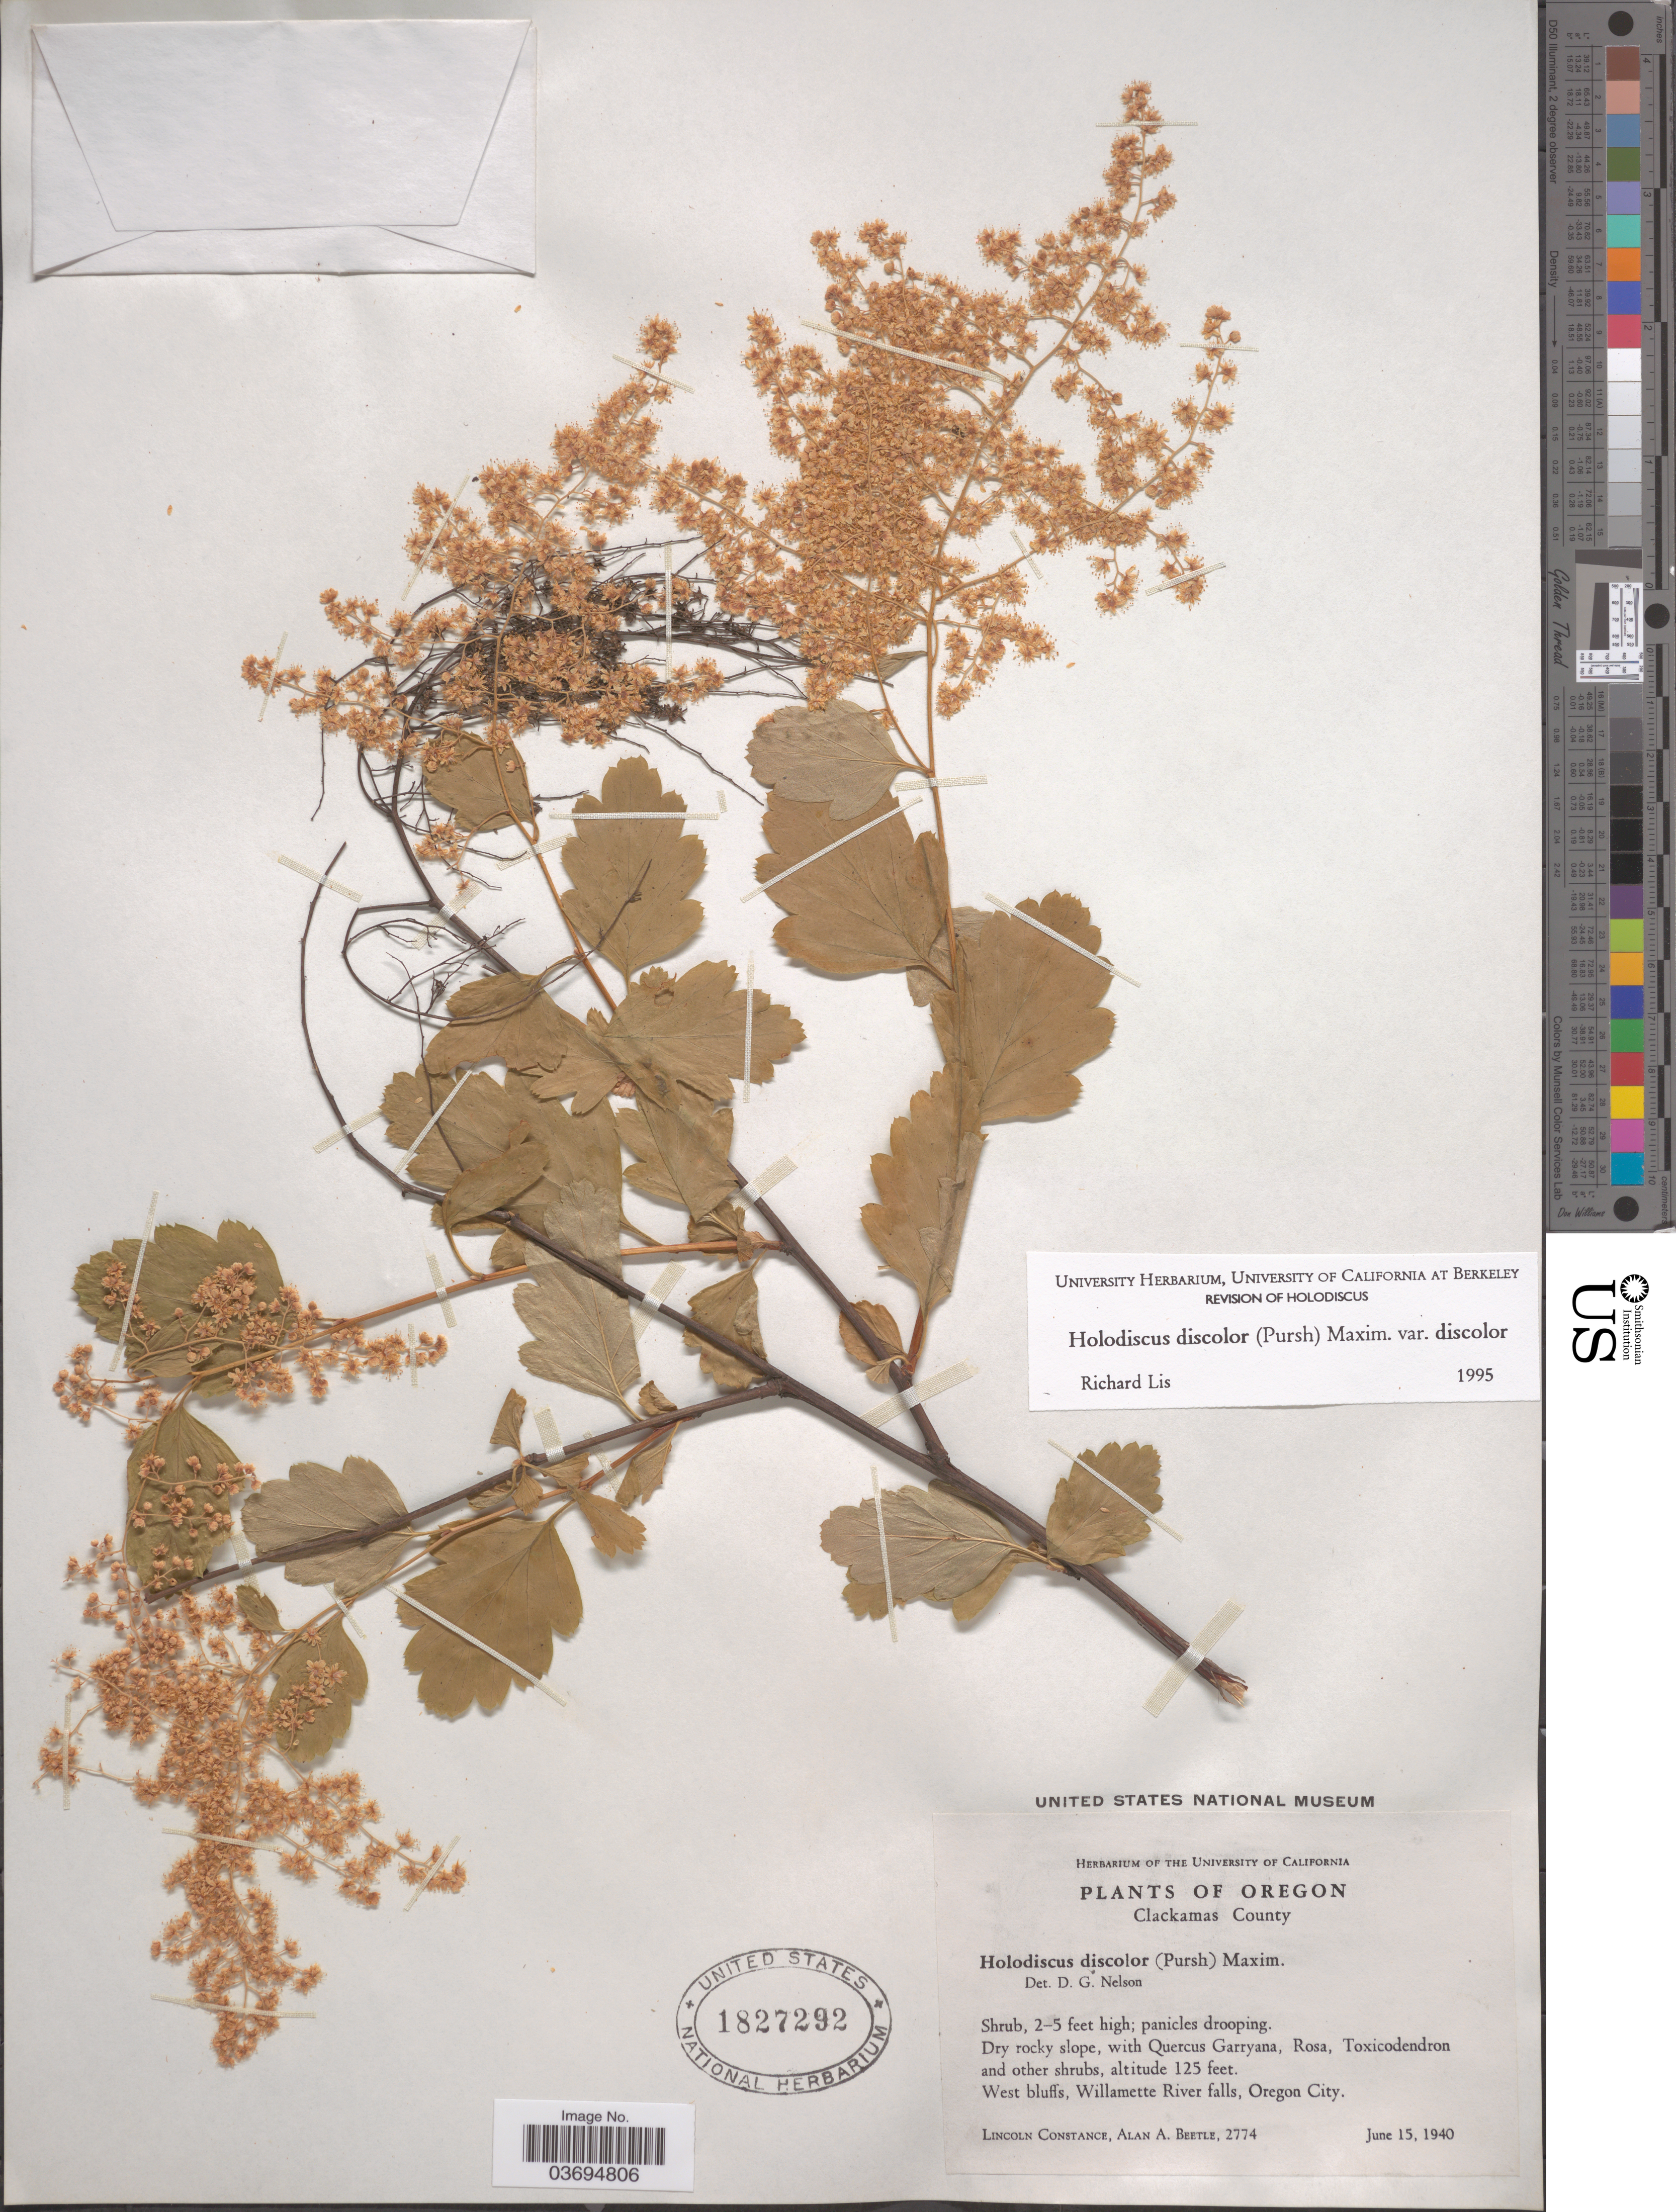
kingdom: Plantae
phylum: Tracheophyta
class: Magnoliopsida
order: Rosales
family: Rosaceae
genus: Holodiscus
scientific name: Holodiscus discolor var. discolor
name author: (Pursh) Maxim.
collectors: L. Constance & A. A. Beetle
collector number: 2774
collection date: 1940-06-15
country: United States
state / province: Oregon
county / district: Clackamas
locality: Clackamas County. West bluffs, Willamette River falls, Oregon City.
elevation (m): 38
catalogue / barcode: US 1827292